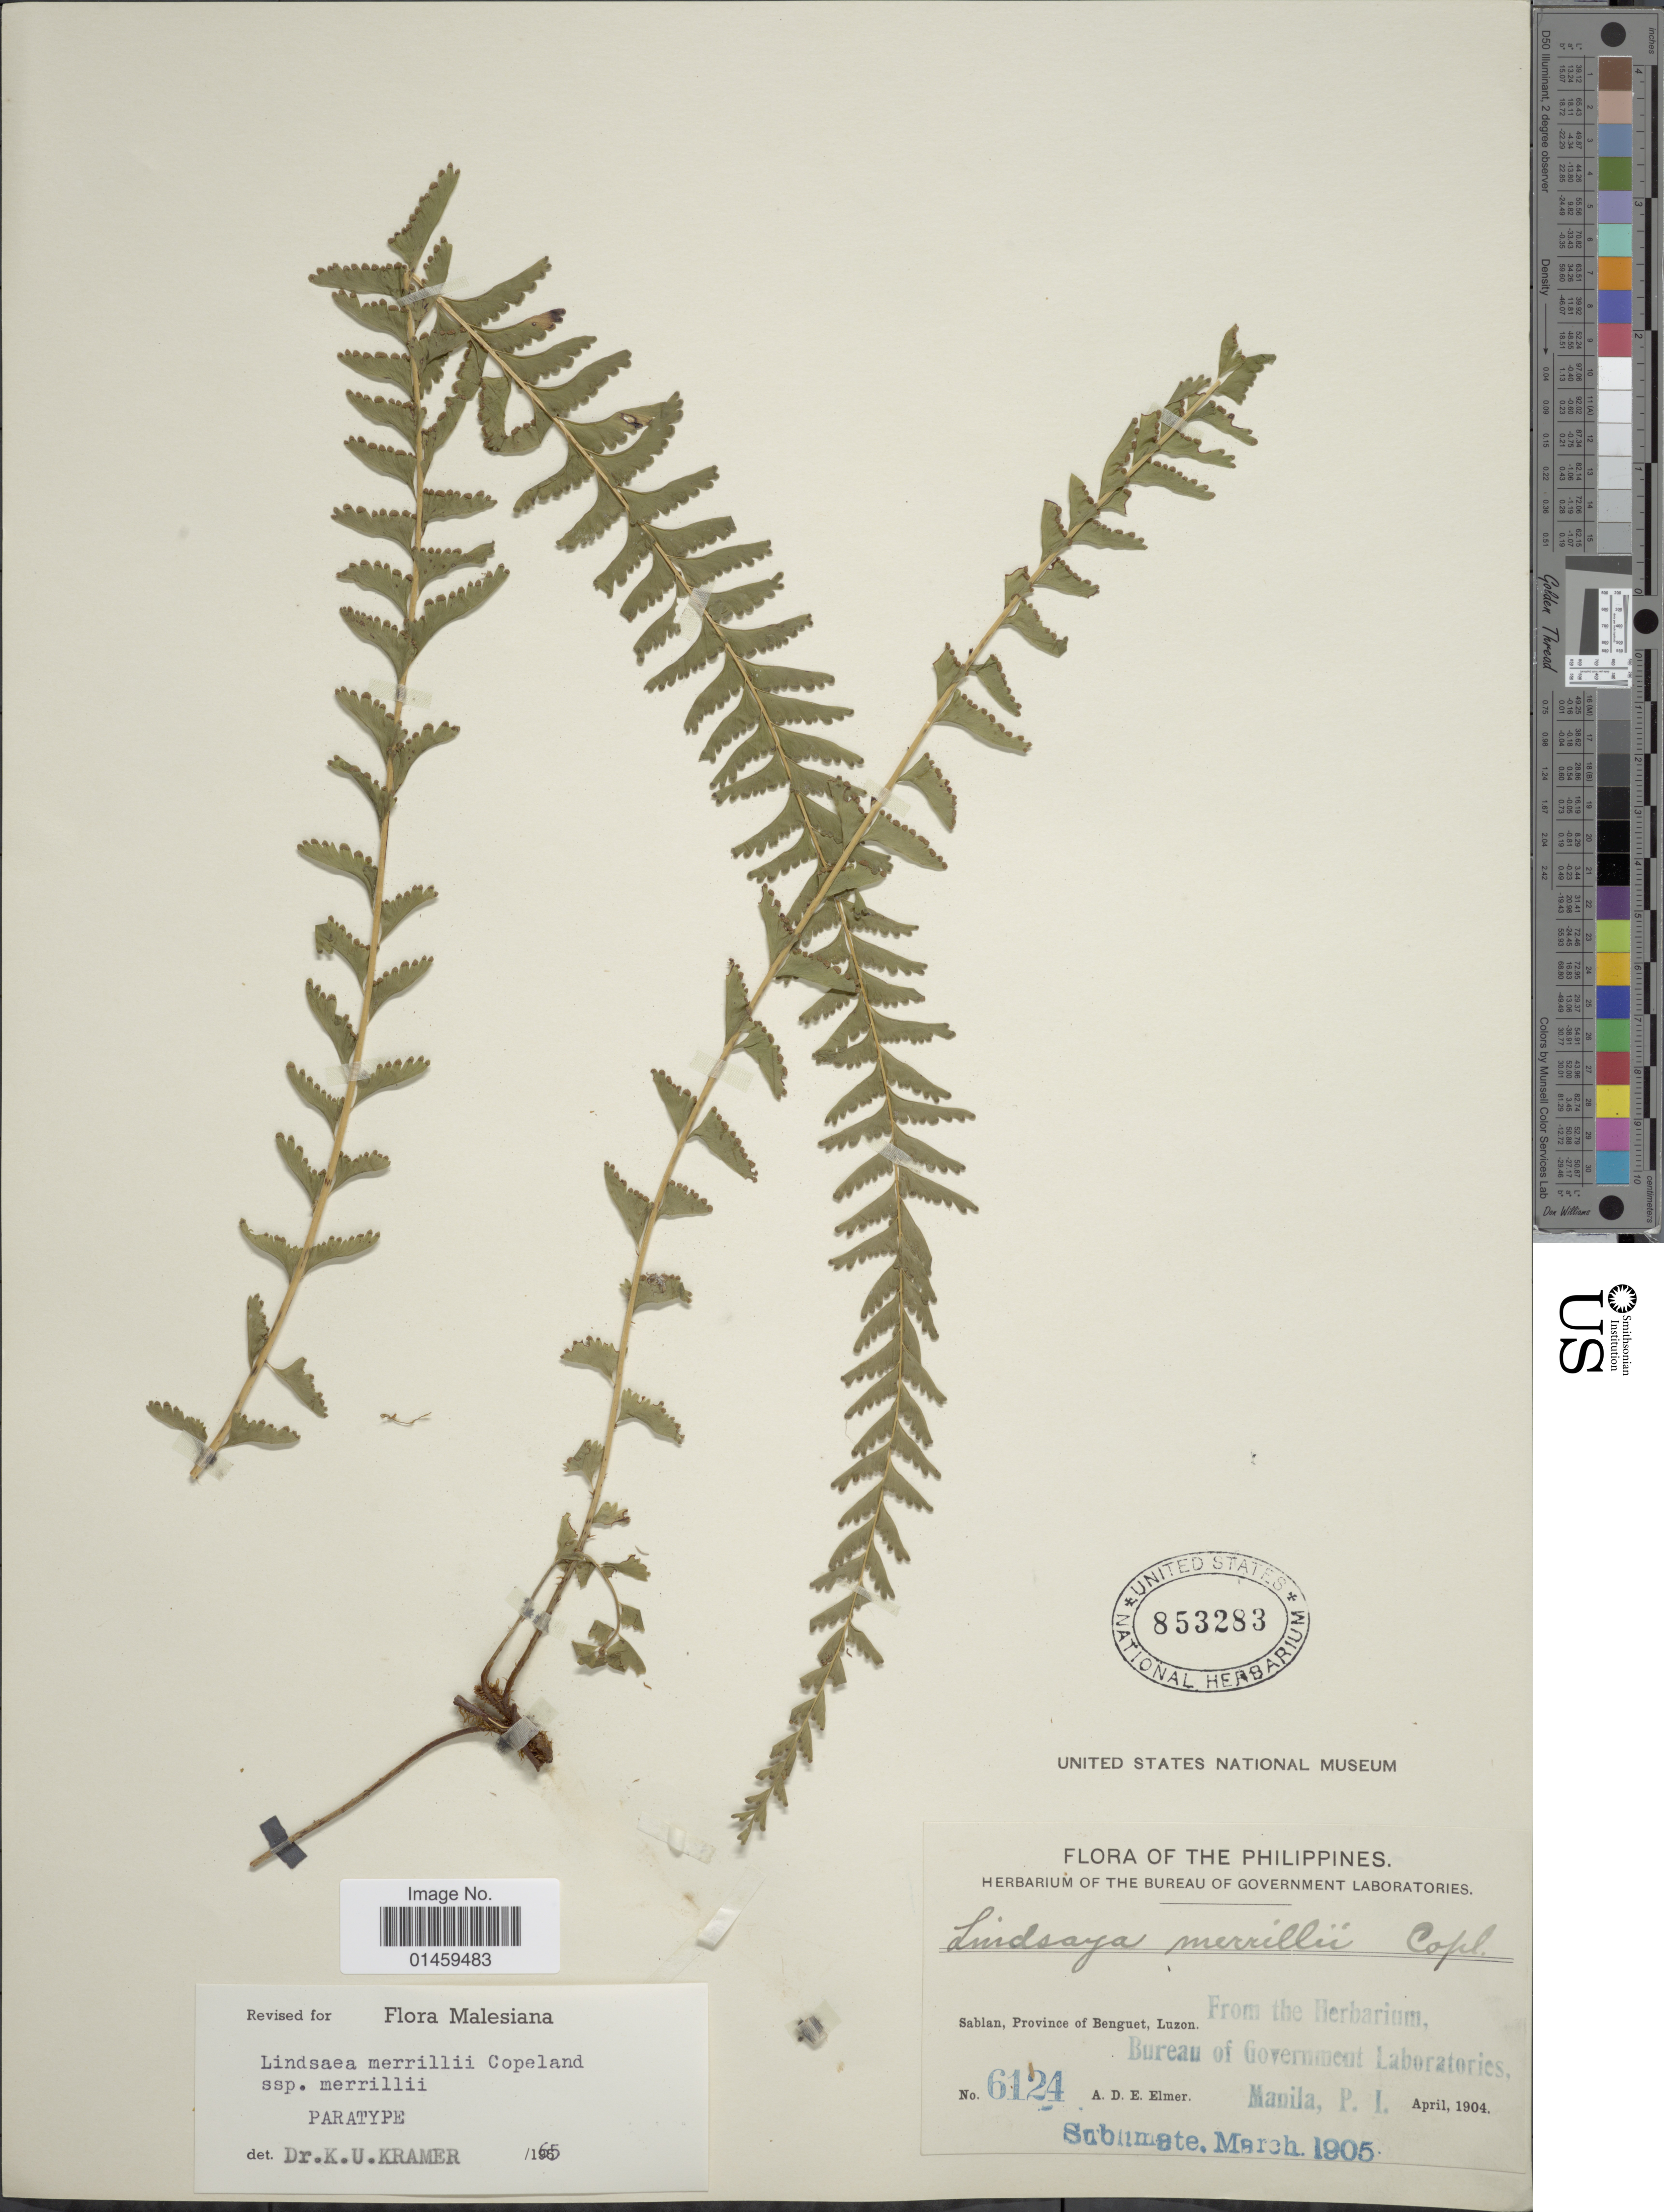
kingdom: Plantae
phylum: Tracheophyta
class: Polypodiopsida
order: Polypodiales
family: Lindsaeaceae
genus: Lindsaea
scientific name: Lindsaea merrillii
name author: Copel. in Perkins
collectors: A. D. E. Elmer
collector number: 6124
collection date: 1904-04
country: Philippines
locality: Sablan, Province of Benguet, Luzon.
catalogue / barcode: US 853283